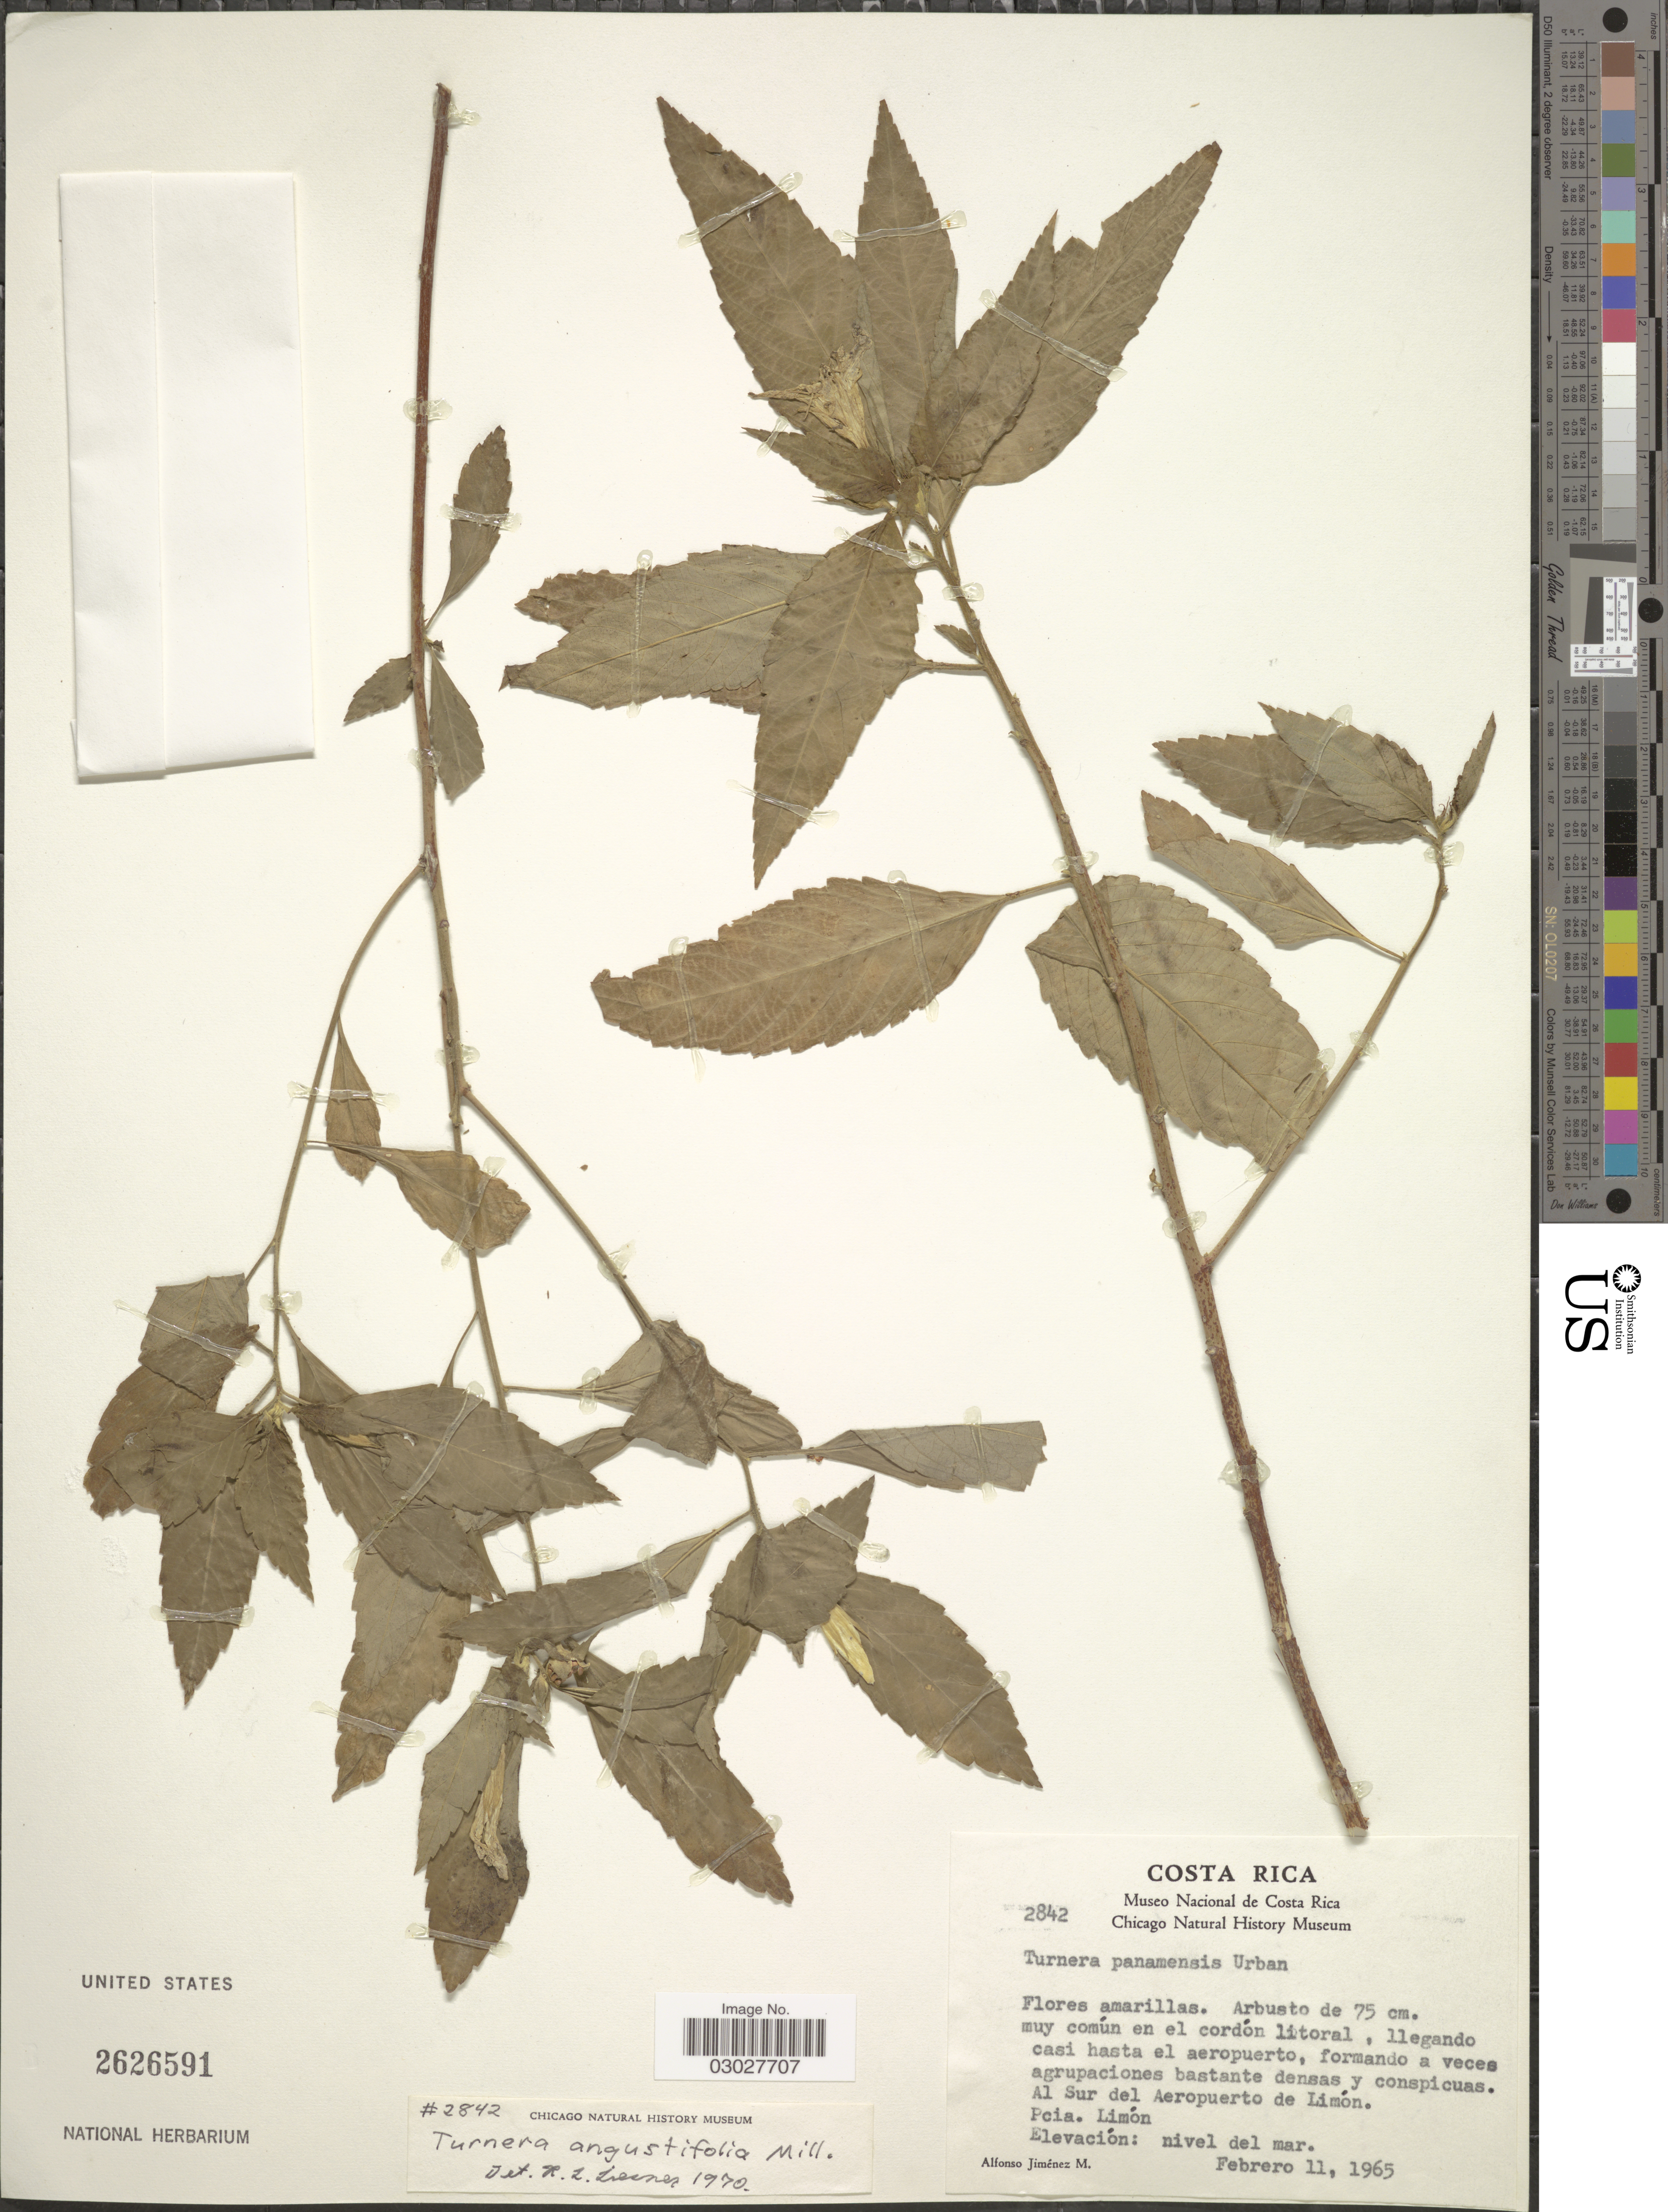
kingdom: Plantae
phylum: Tracheophyta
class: Magnoliopsida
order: Malpighiales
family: Turneraceae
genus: Turnera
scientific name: Turnera angustifolia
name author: Mill.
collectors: A. Jimenez M.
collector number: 2842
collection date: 1965-02-11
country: Costa Rica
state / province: Limón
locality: Al Sur del Aeropuerto de Limón.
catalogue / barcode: US 2626591